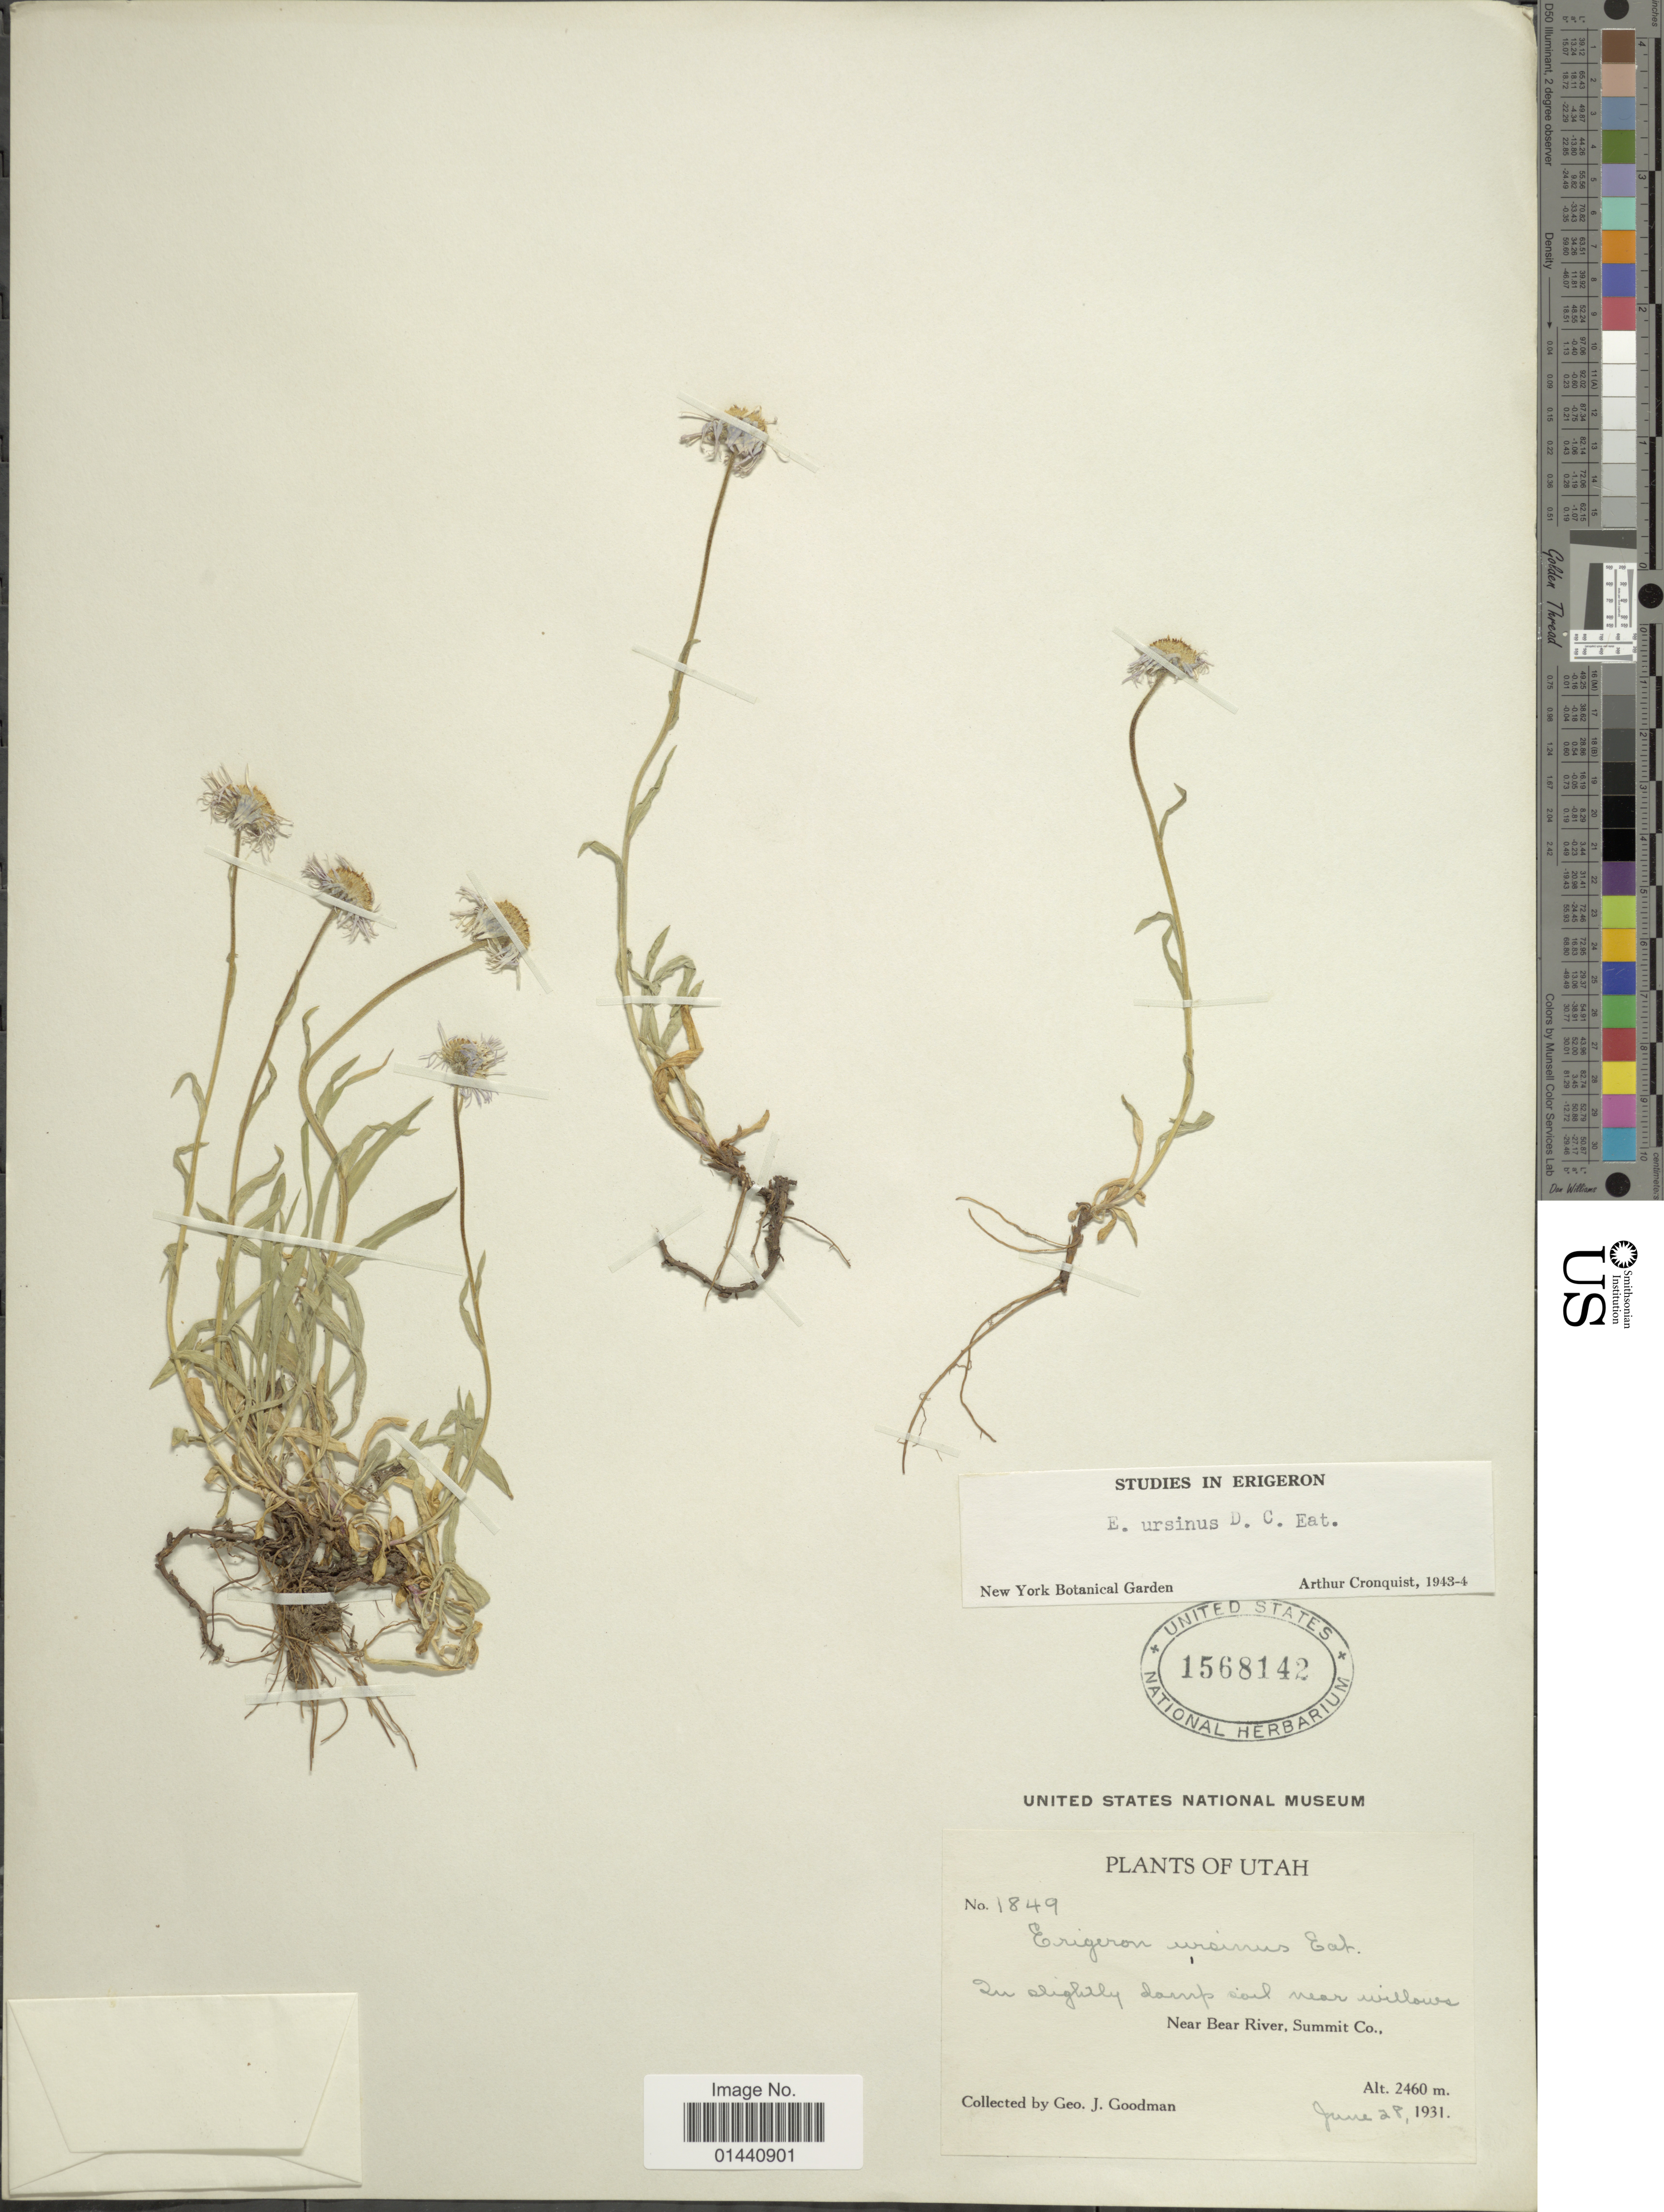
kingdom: Plantae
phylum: Tracheophyta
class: Magnoliopsida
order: Asterales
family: Asteraceae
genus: Erigeron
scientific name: Erigeron ursinus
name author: D.C. Eaton in C. King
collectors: G. J. Goodman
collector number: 1849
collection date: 1931-06-28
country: United States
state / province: Utah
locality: Near Bear River, Summit Co.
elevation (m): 2460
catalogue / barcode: US 1568142